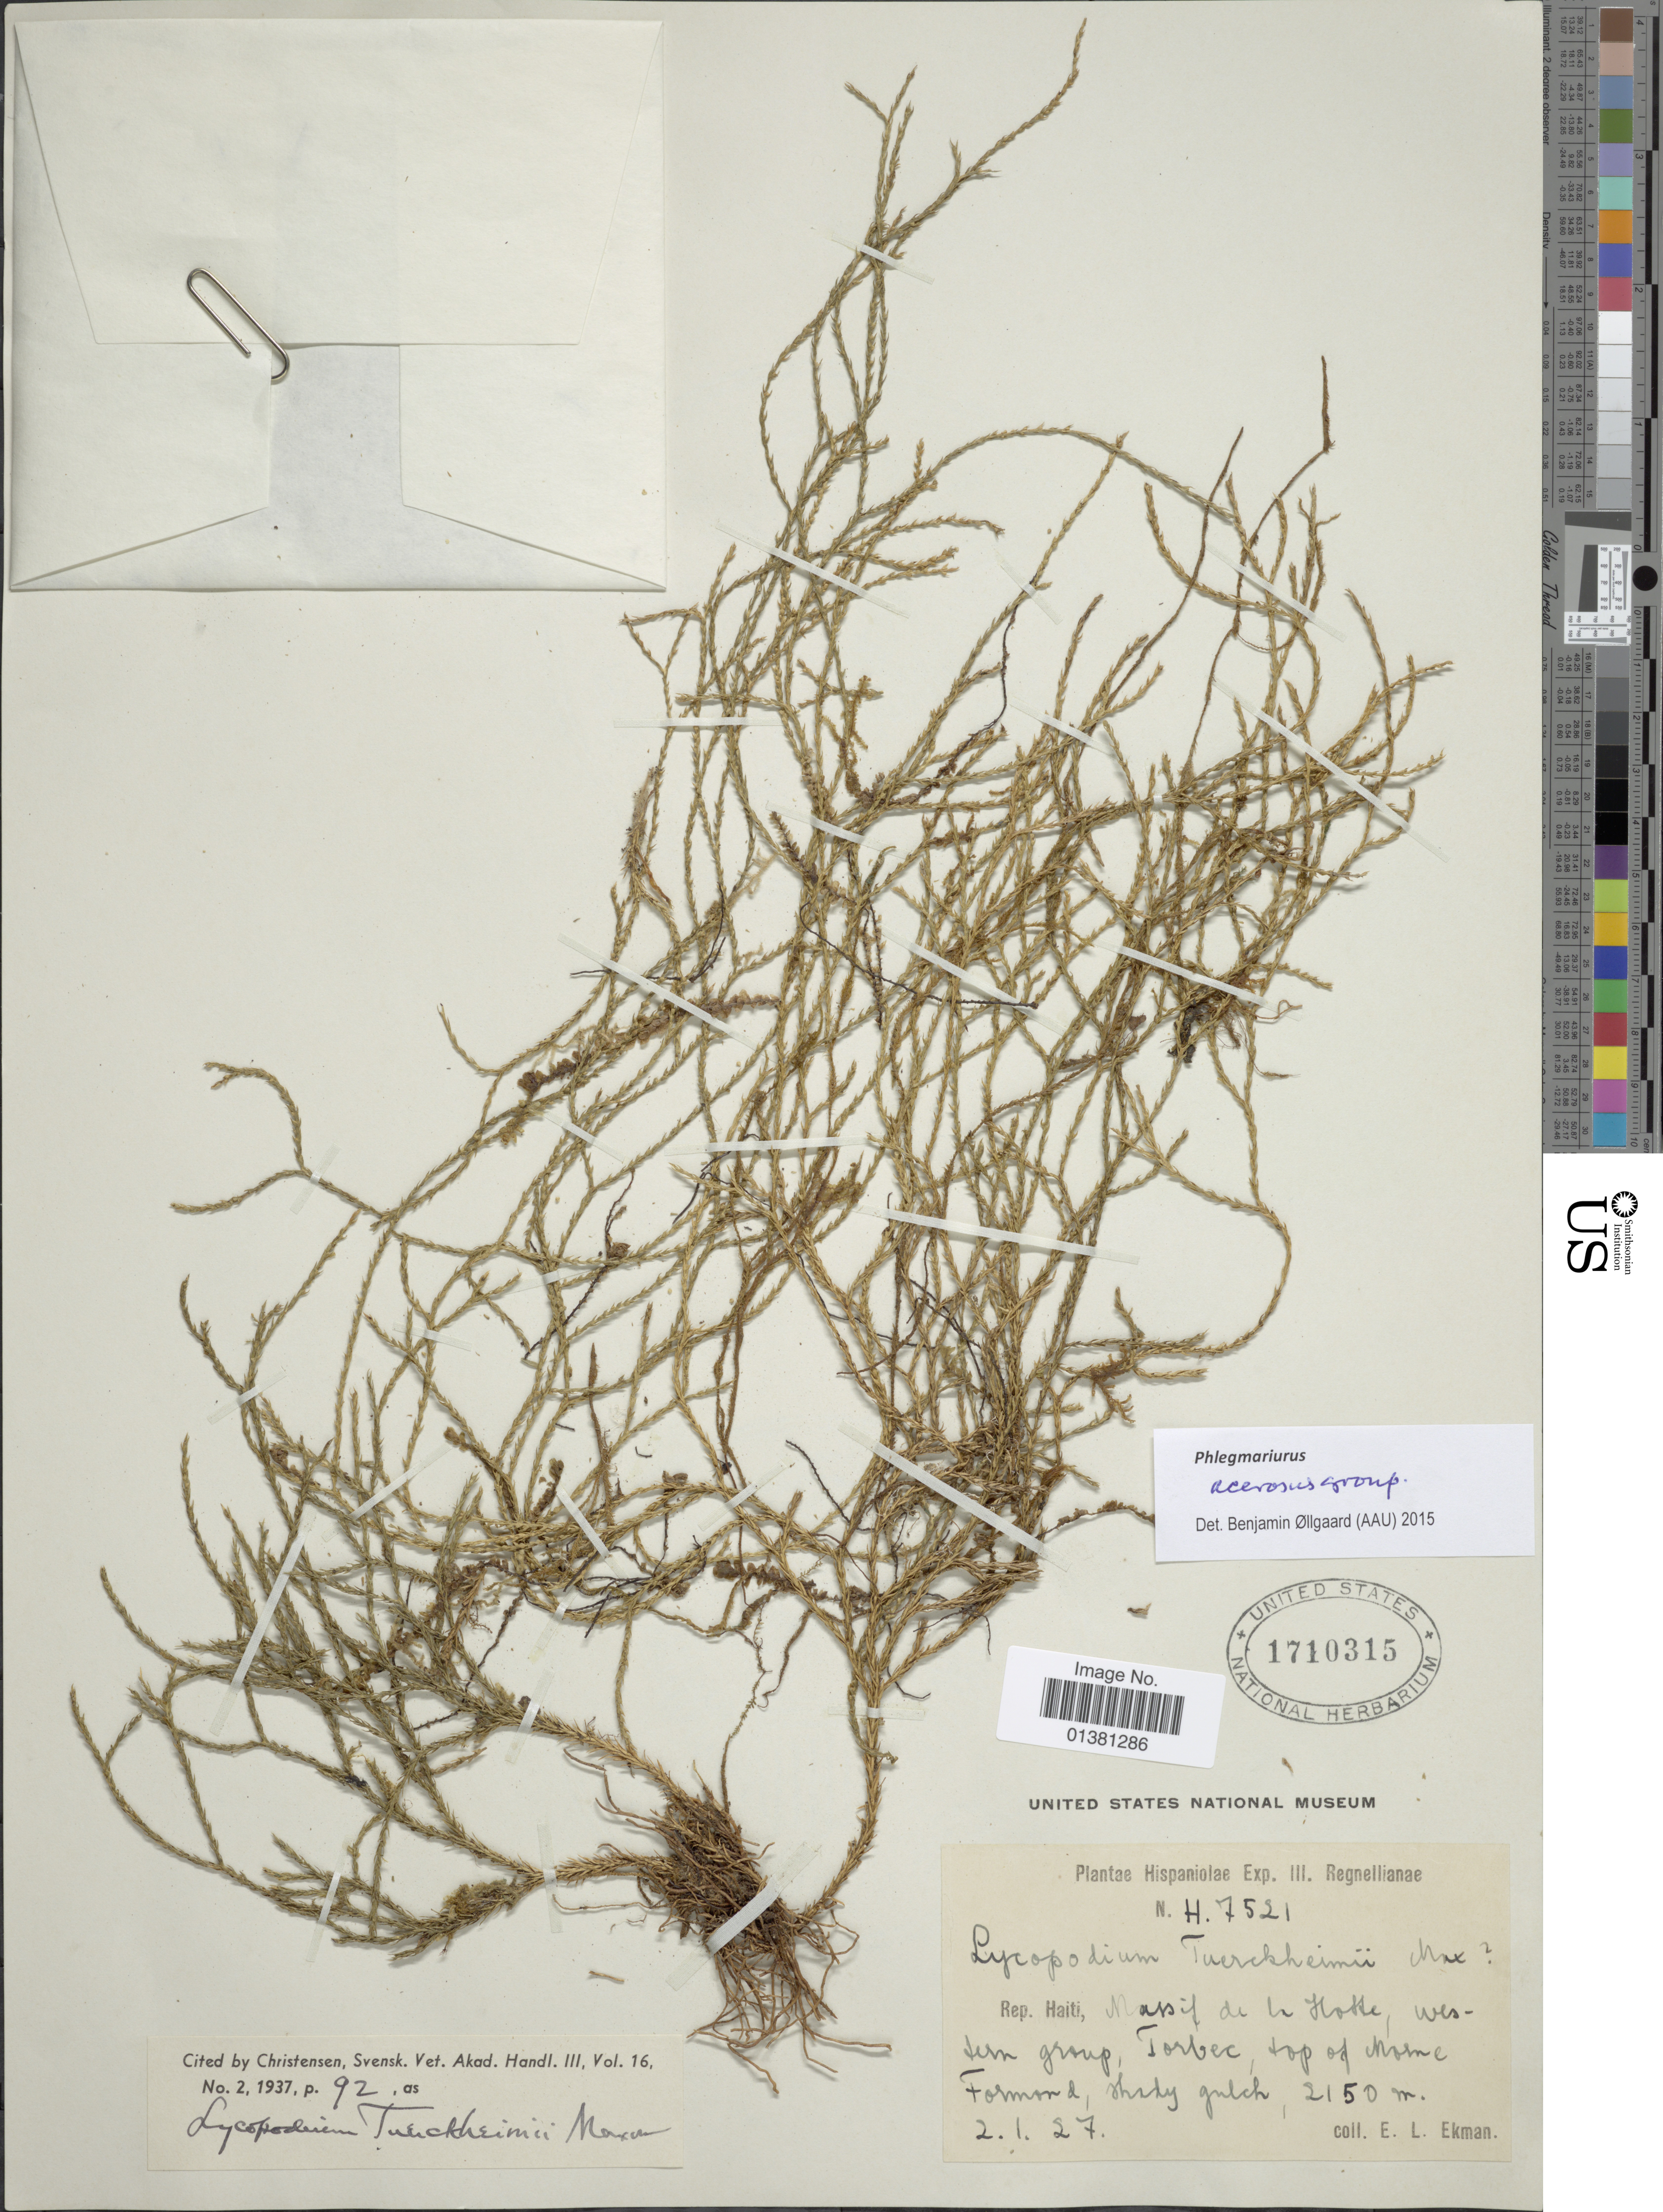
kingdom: Plantae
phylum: Tracheophyta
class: Lycopodiopsida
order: Lycopodiales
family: Lycopodiaceae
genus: Phlegmariurus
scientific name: Phlegmariurus acerosus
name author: (Sw.) B. Øllg.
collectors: E. L. Ekman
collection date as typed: Transcribed d/m/y: 2/1/27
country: Haiti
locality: Rep. haiti, massif de la Hotte, western group, Torbec, top of Morne Formond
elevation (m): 2150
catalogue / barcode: US 1710315